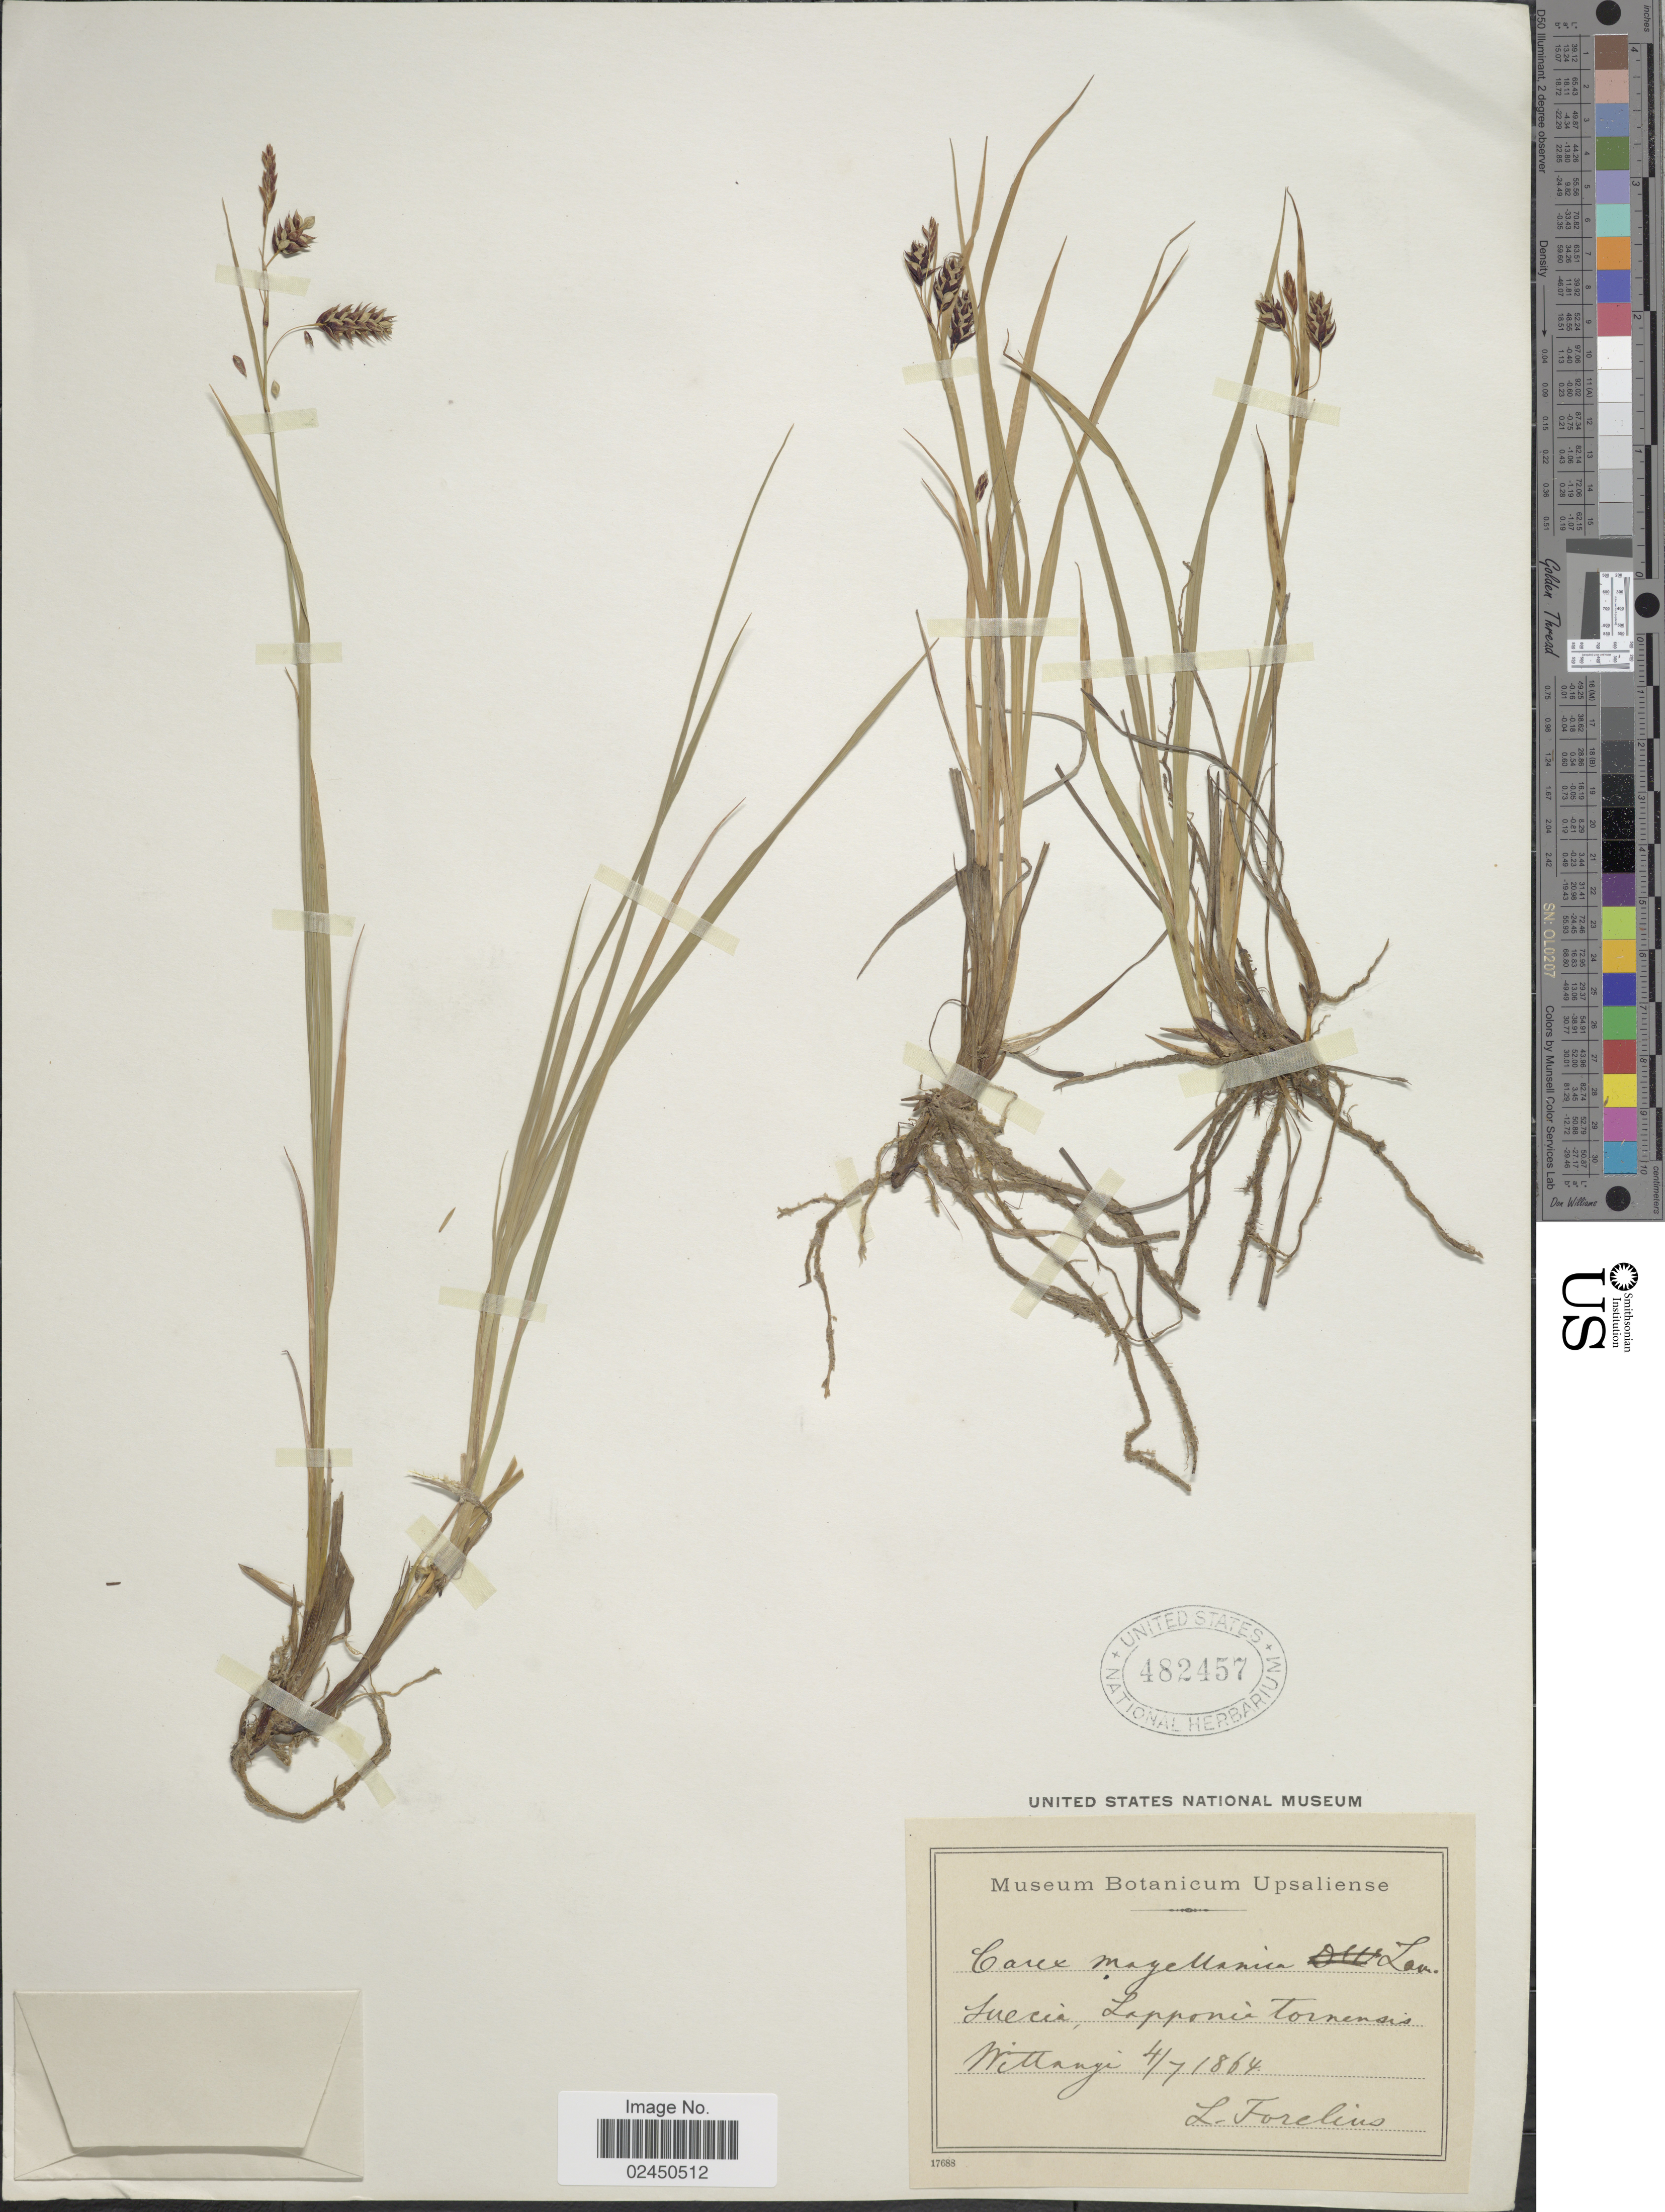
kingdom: Plantae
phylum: Tracheophyta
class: Liliopsida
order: Poales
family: Cyperaceae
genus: Carex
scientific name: Carex magellanica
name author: Lam.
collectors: L. Forelius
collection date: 1864-07-04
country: Sweden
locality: Suecia, Lapponia tornensis, Vittangi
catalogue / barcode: US 482457